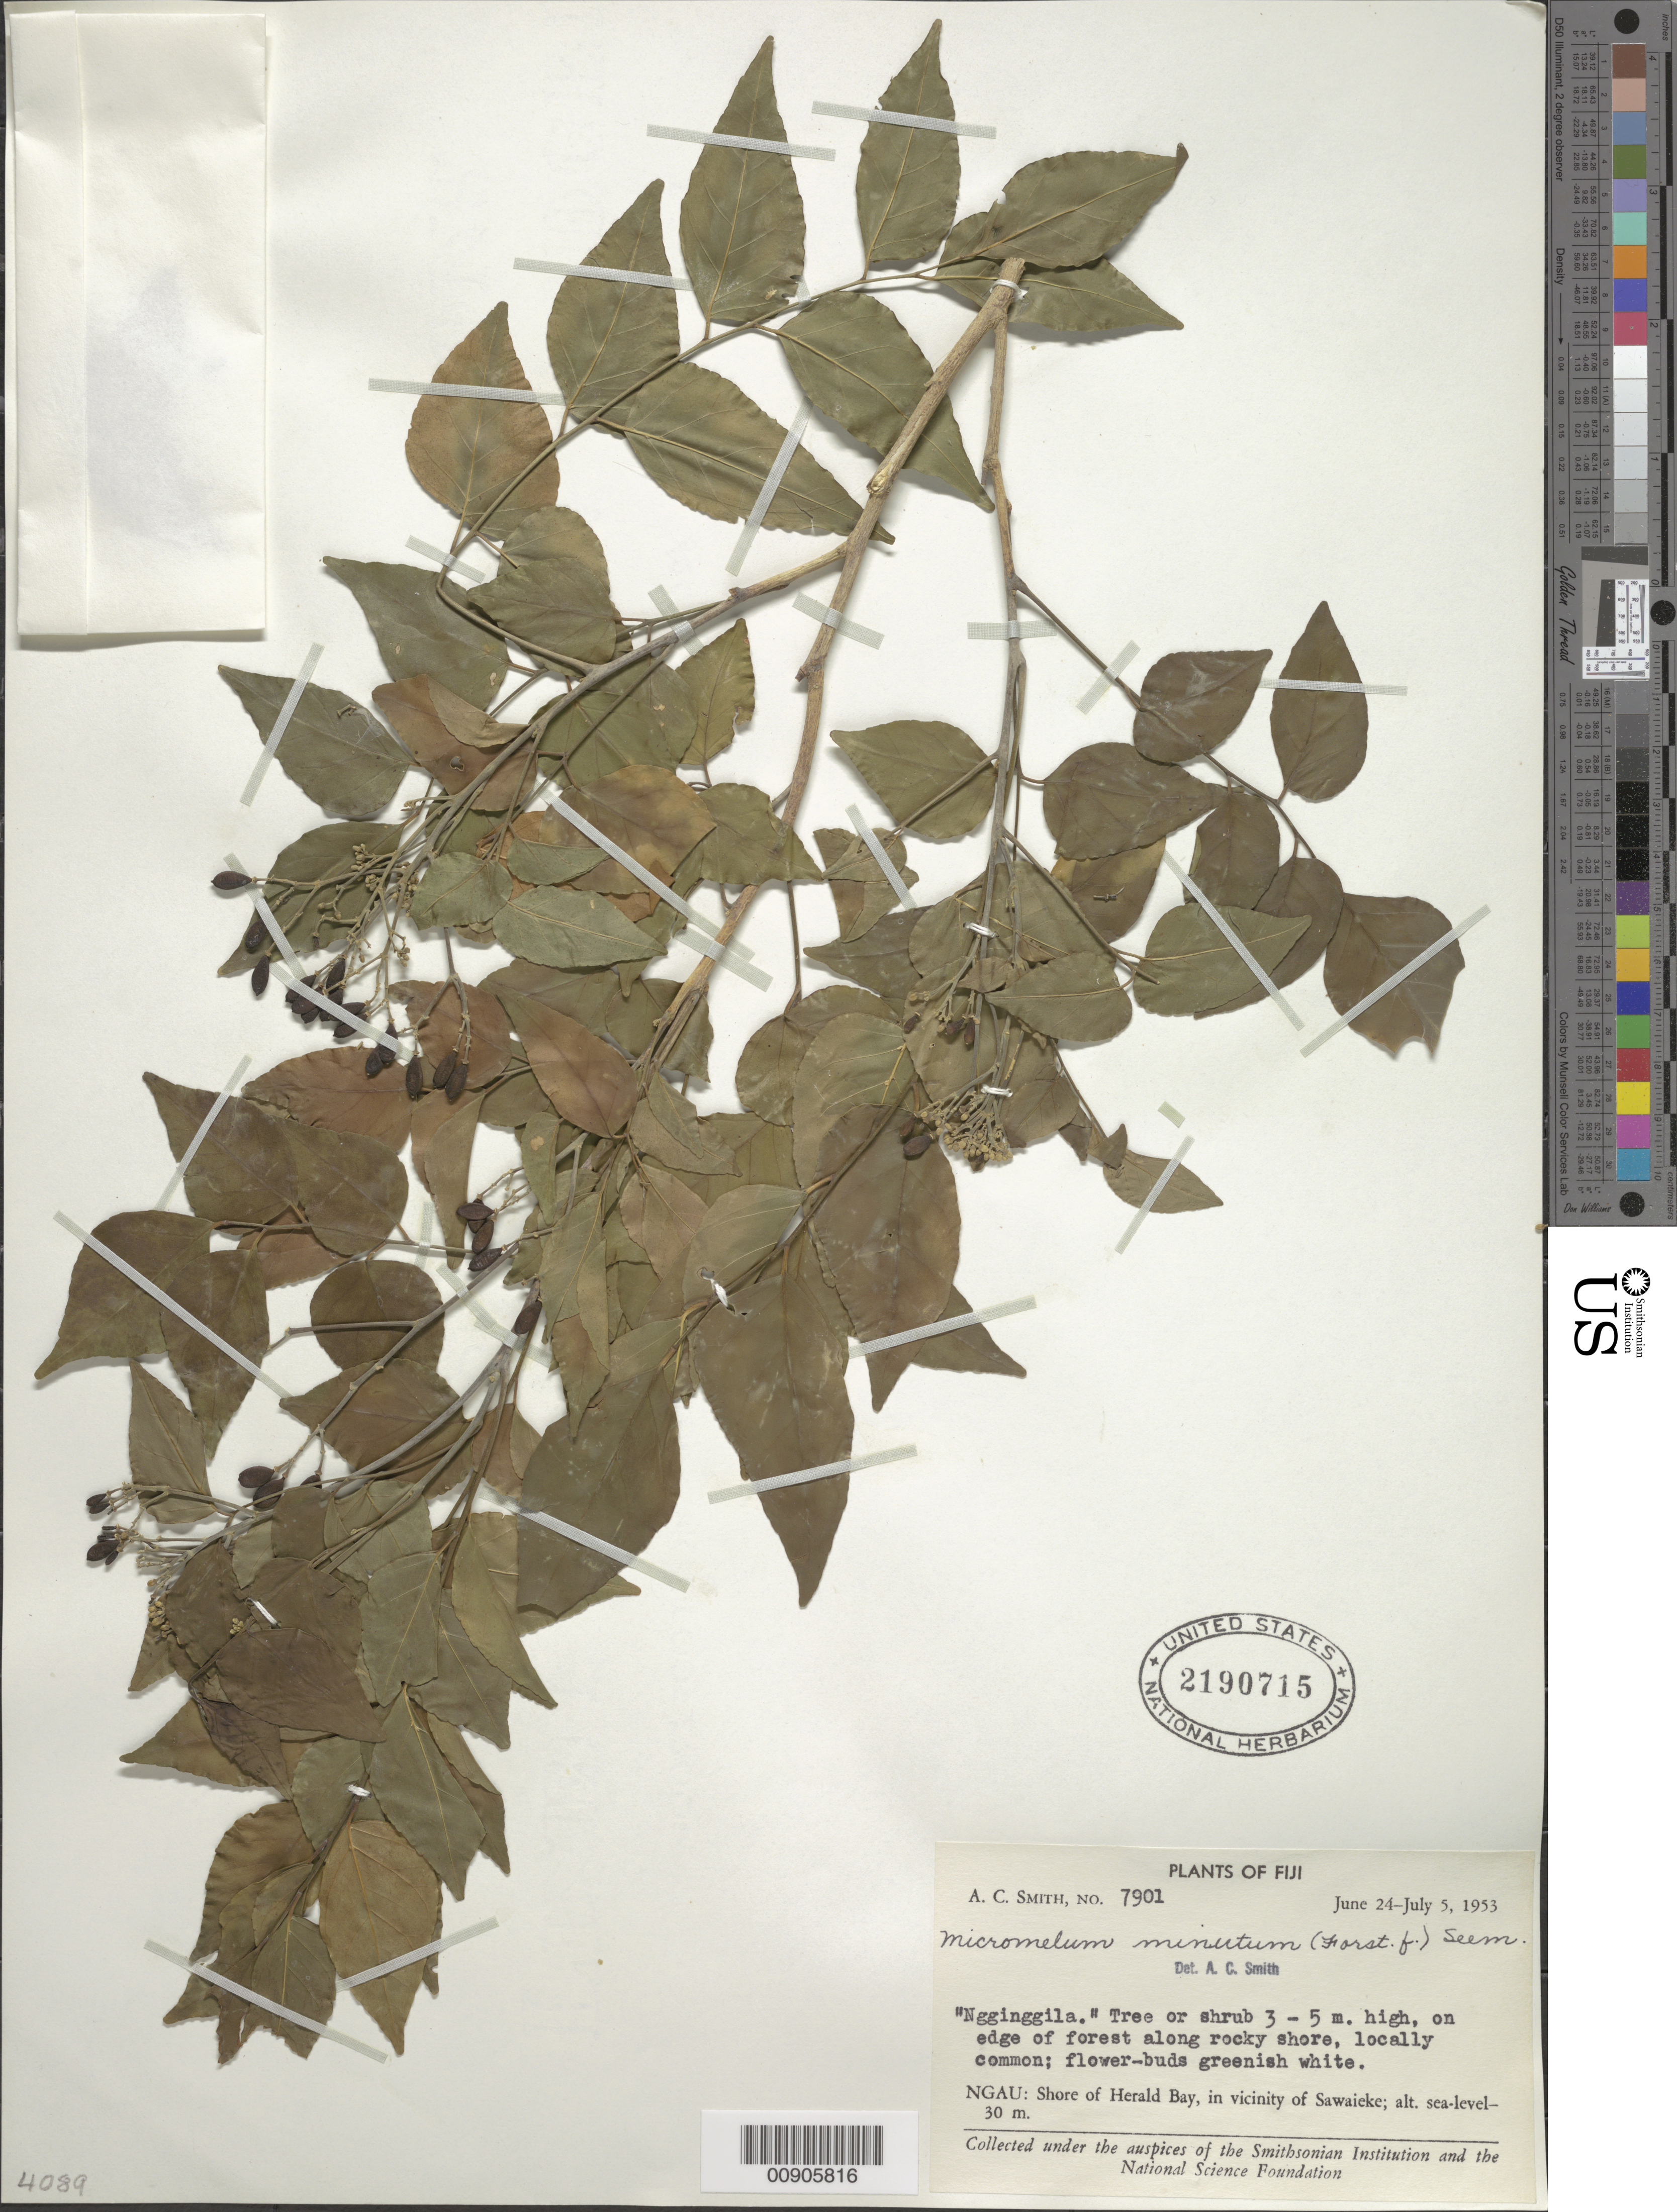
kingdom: Plantae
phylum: Tracheophyta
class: Magnoliopsida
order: Sapindales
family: Rutaceae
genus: Micromelum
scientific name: Micromelum minutum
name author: (G. Forst.) Wight & Arn.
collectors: C. A. Smith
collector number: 7901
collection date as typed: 05 Jul 1953 to 24 Jun 1955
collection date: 1953-07-05/1955-06-24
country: Fiji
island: Gau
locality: Shore of Herald Bay, in vicinity of Sawaieke. (Ngau)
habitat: edge of forest along rocky shore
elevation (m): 0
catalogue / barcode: US 2190715